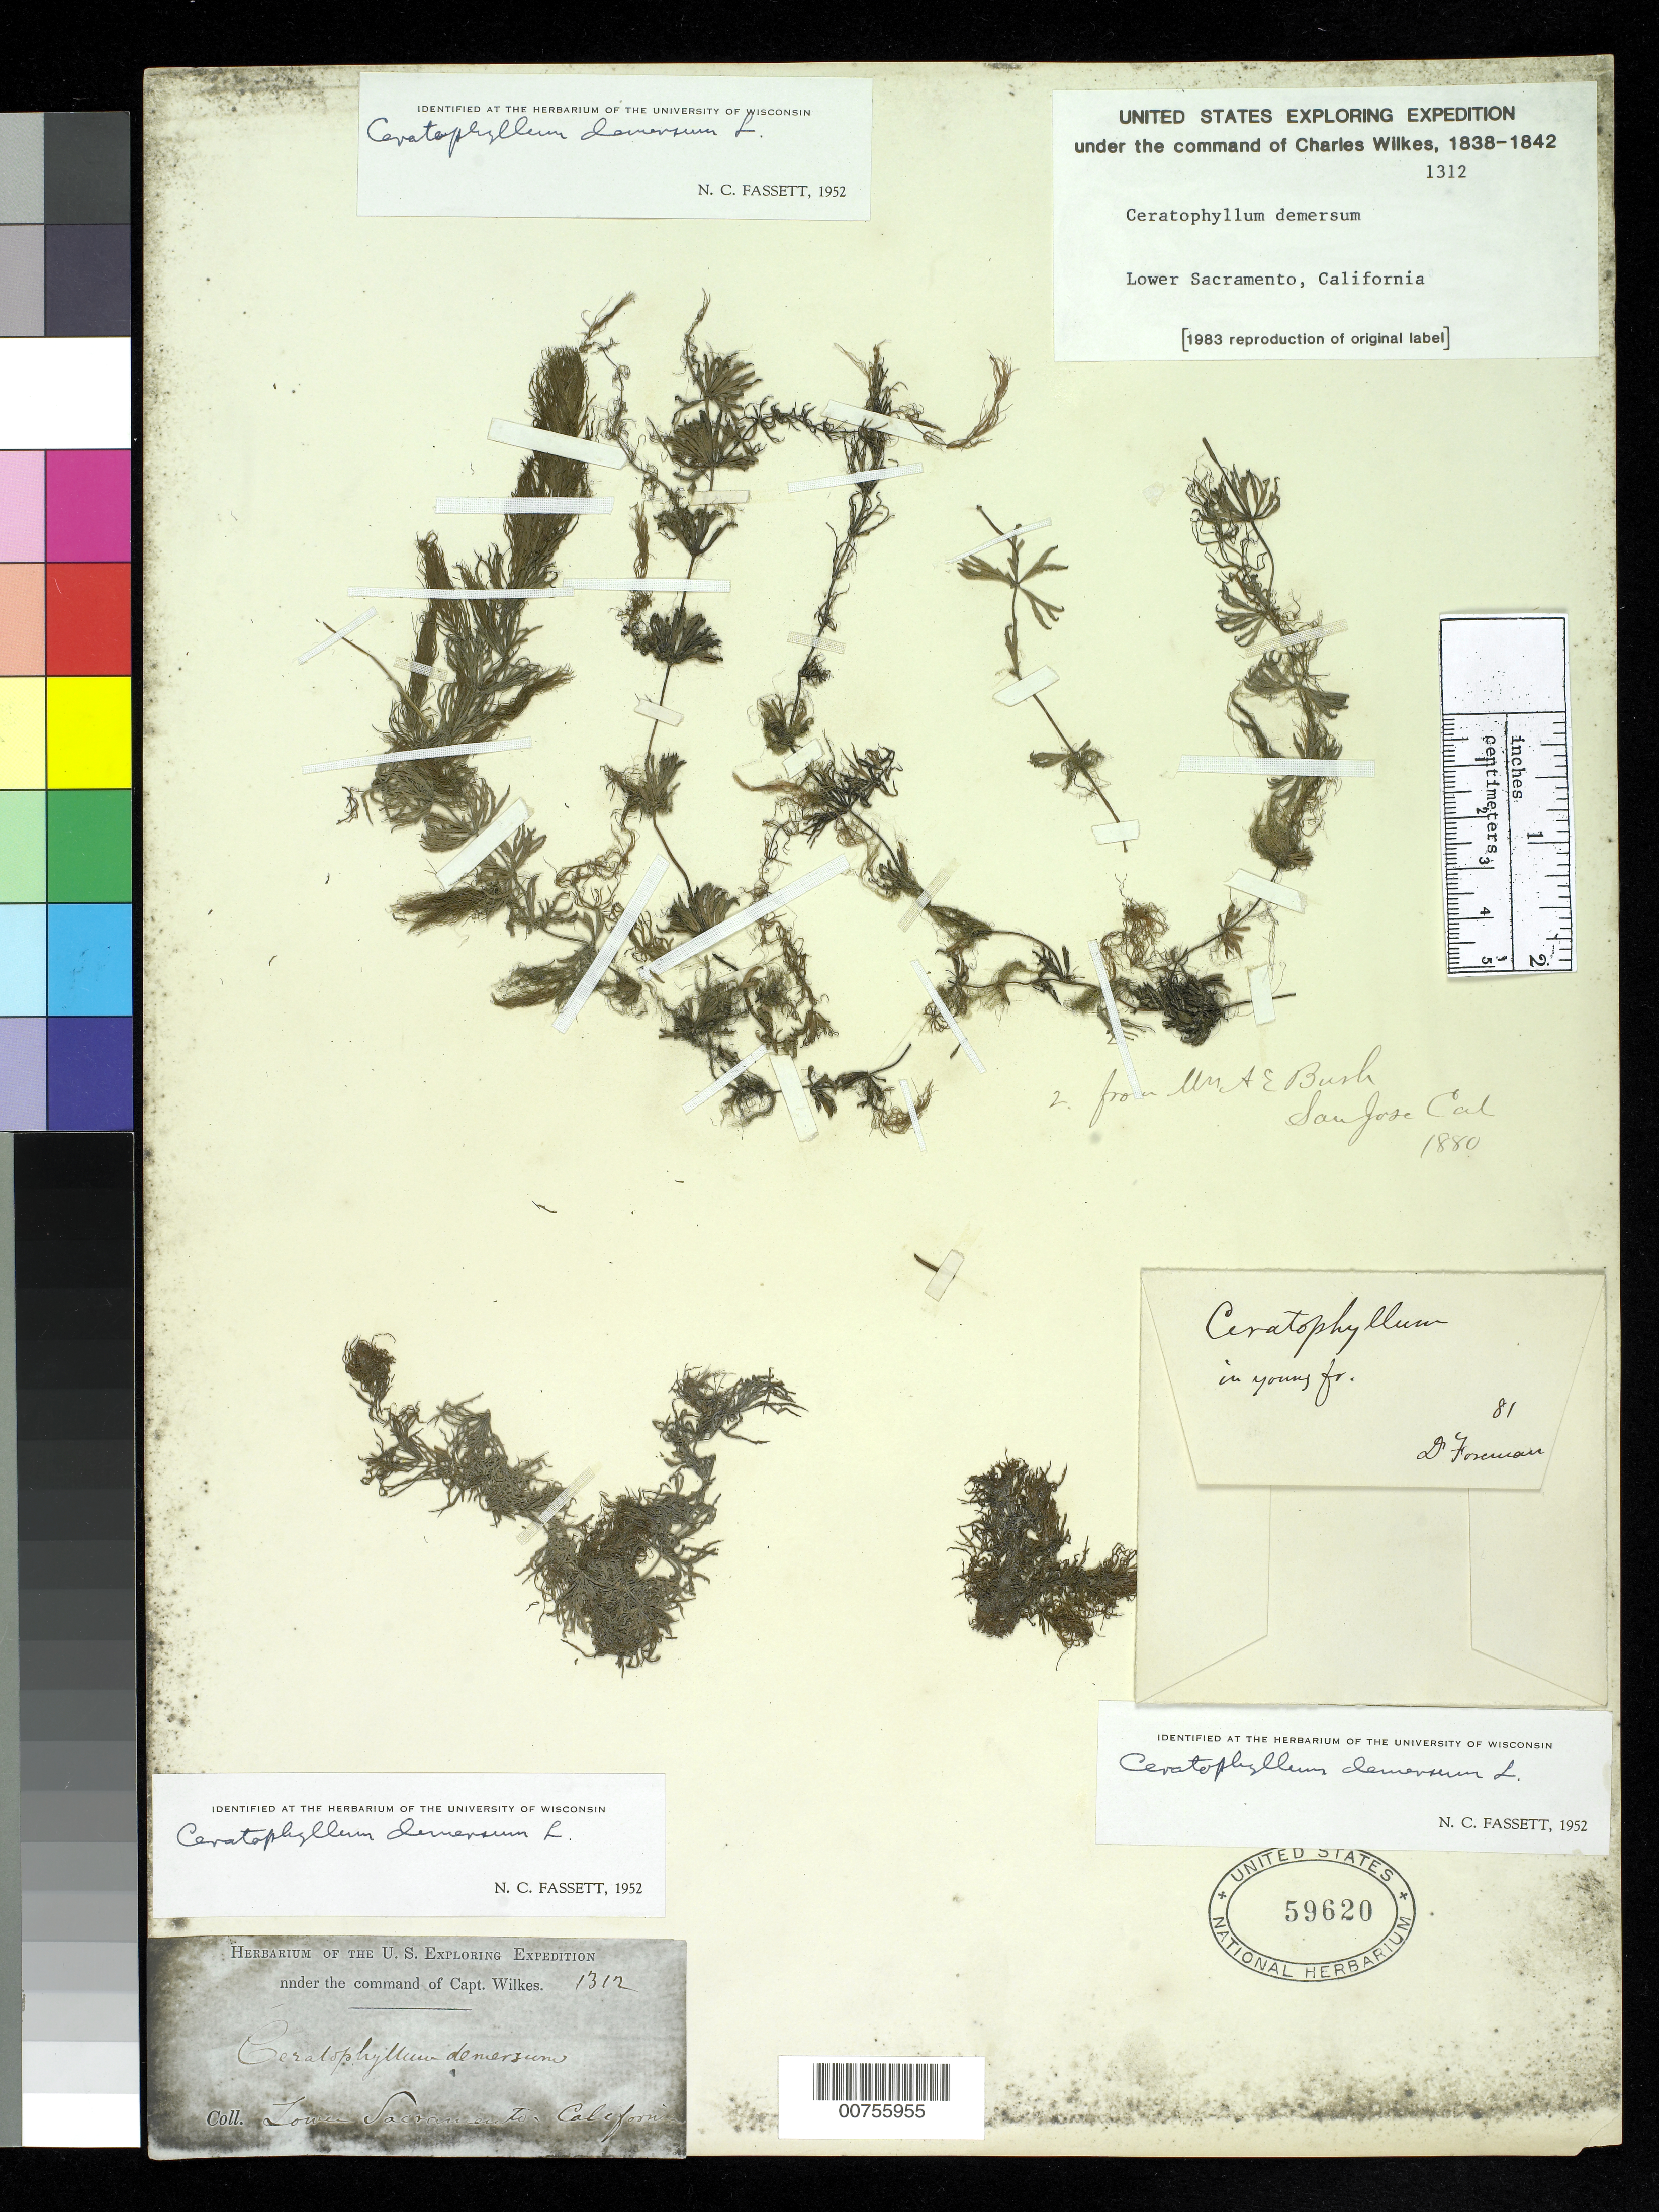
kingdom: Plantae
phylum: Tracheophyta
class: Magnoliopsida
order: Ceratophyllales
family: Ceratophyllaceae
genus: Ceratophyllum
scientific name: Ceratophyllum demersum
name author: L.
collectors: Wilkes Explor. Exped.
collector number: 1312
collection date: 1838/1842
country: United States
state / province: California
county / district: Sacramento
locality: Lower Sacramento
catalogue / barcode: US 59620